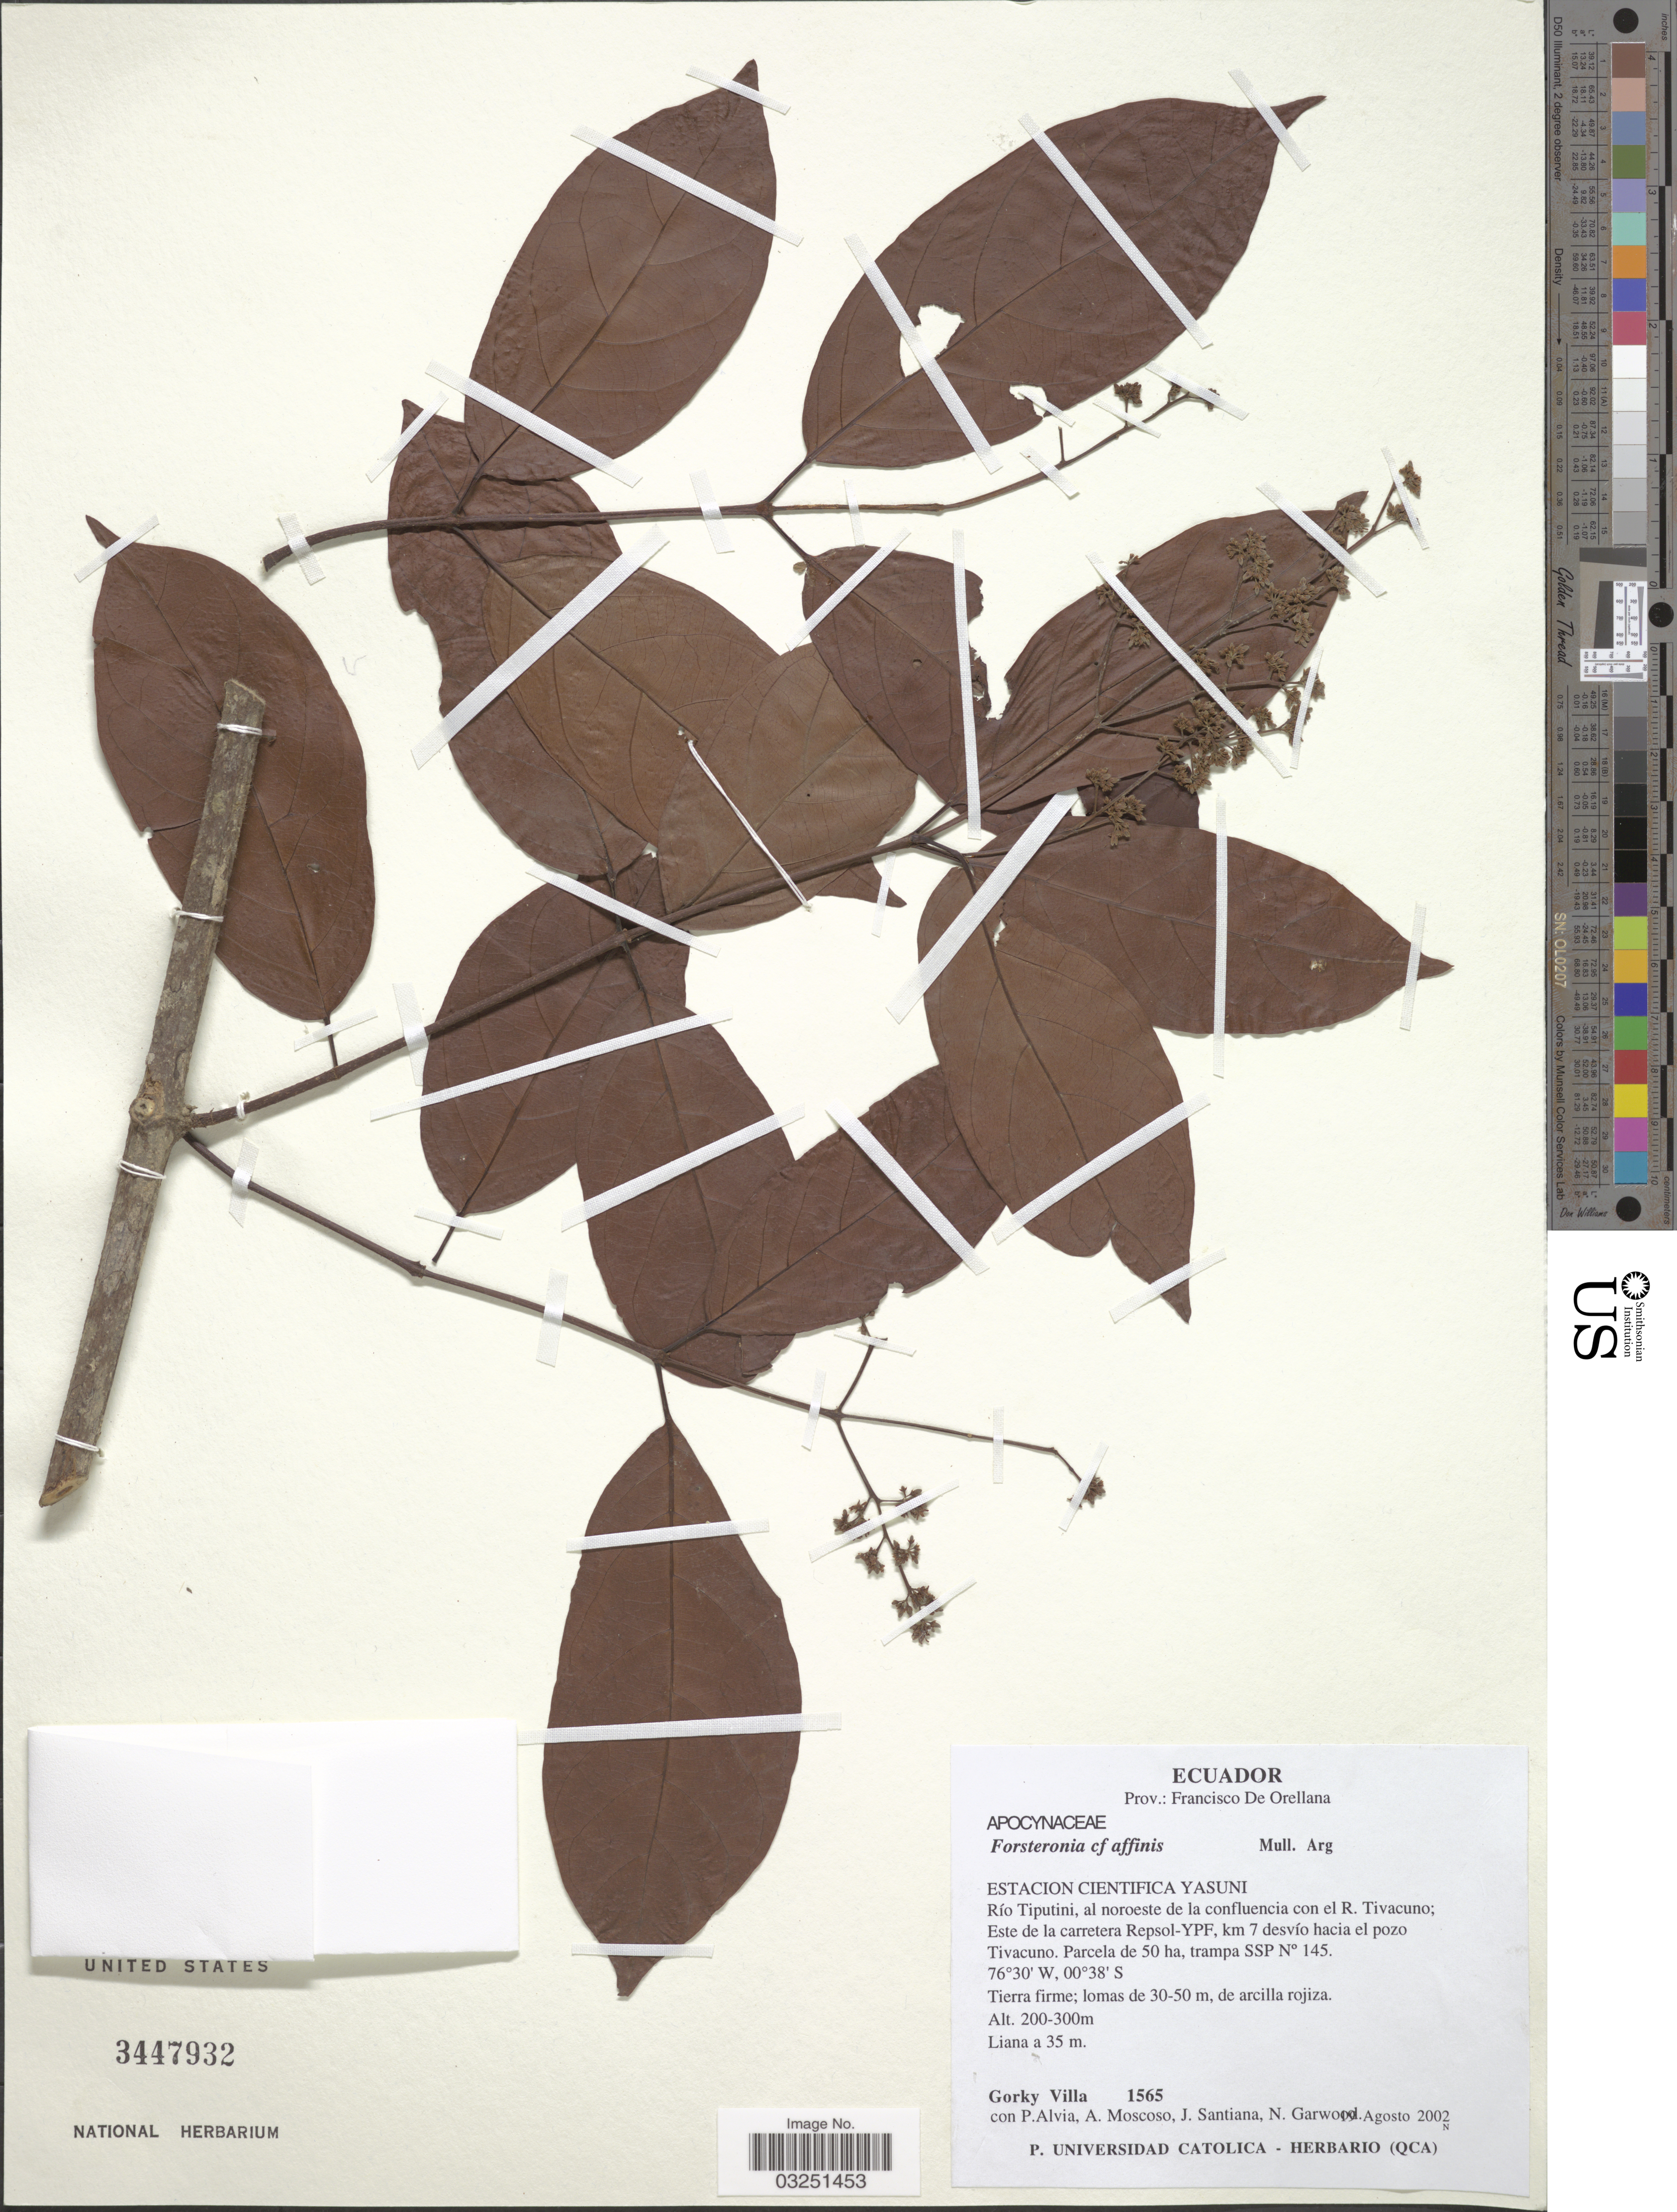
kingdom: Plantae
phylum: Tracheophyta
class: Magnoliopsida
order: Gentianales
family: Apocynaceae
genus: Forsteronia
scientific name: Forsteronia affinis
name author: Müll. Arg.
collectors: G. Villa, P. Alvia, A. Moscoso, J. Santiana & N. Garwood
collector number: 1565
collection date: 2002-08-19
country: Ecuador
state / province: Orellana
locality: Prov.: Francisco De Orellana. Estacion Cientifica Yasuni. Río Tiputini, al noroeste de la confluencia con el R. Tivacuno; Este de la carretera Repsol-YPF, km 7 desvío hacia el pozo Tivacuno. Parcela de 50 ha, trampa SSP N° 145.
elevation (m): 200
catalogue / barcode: US 3447932